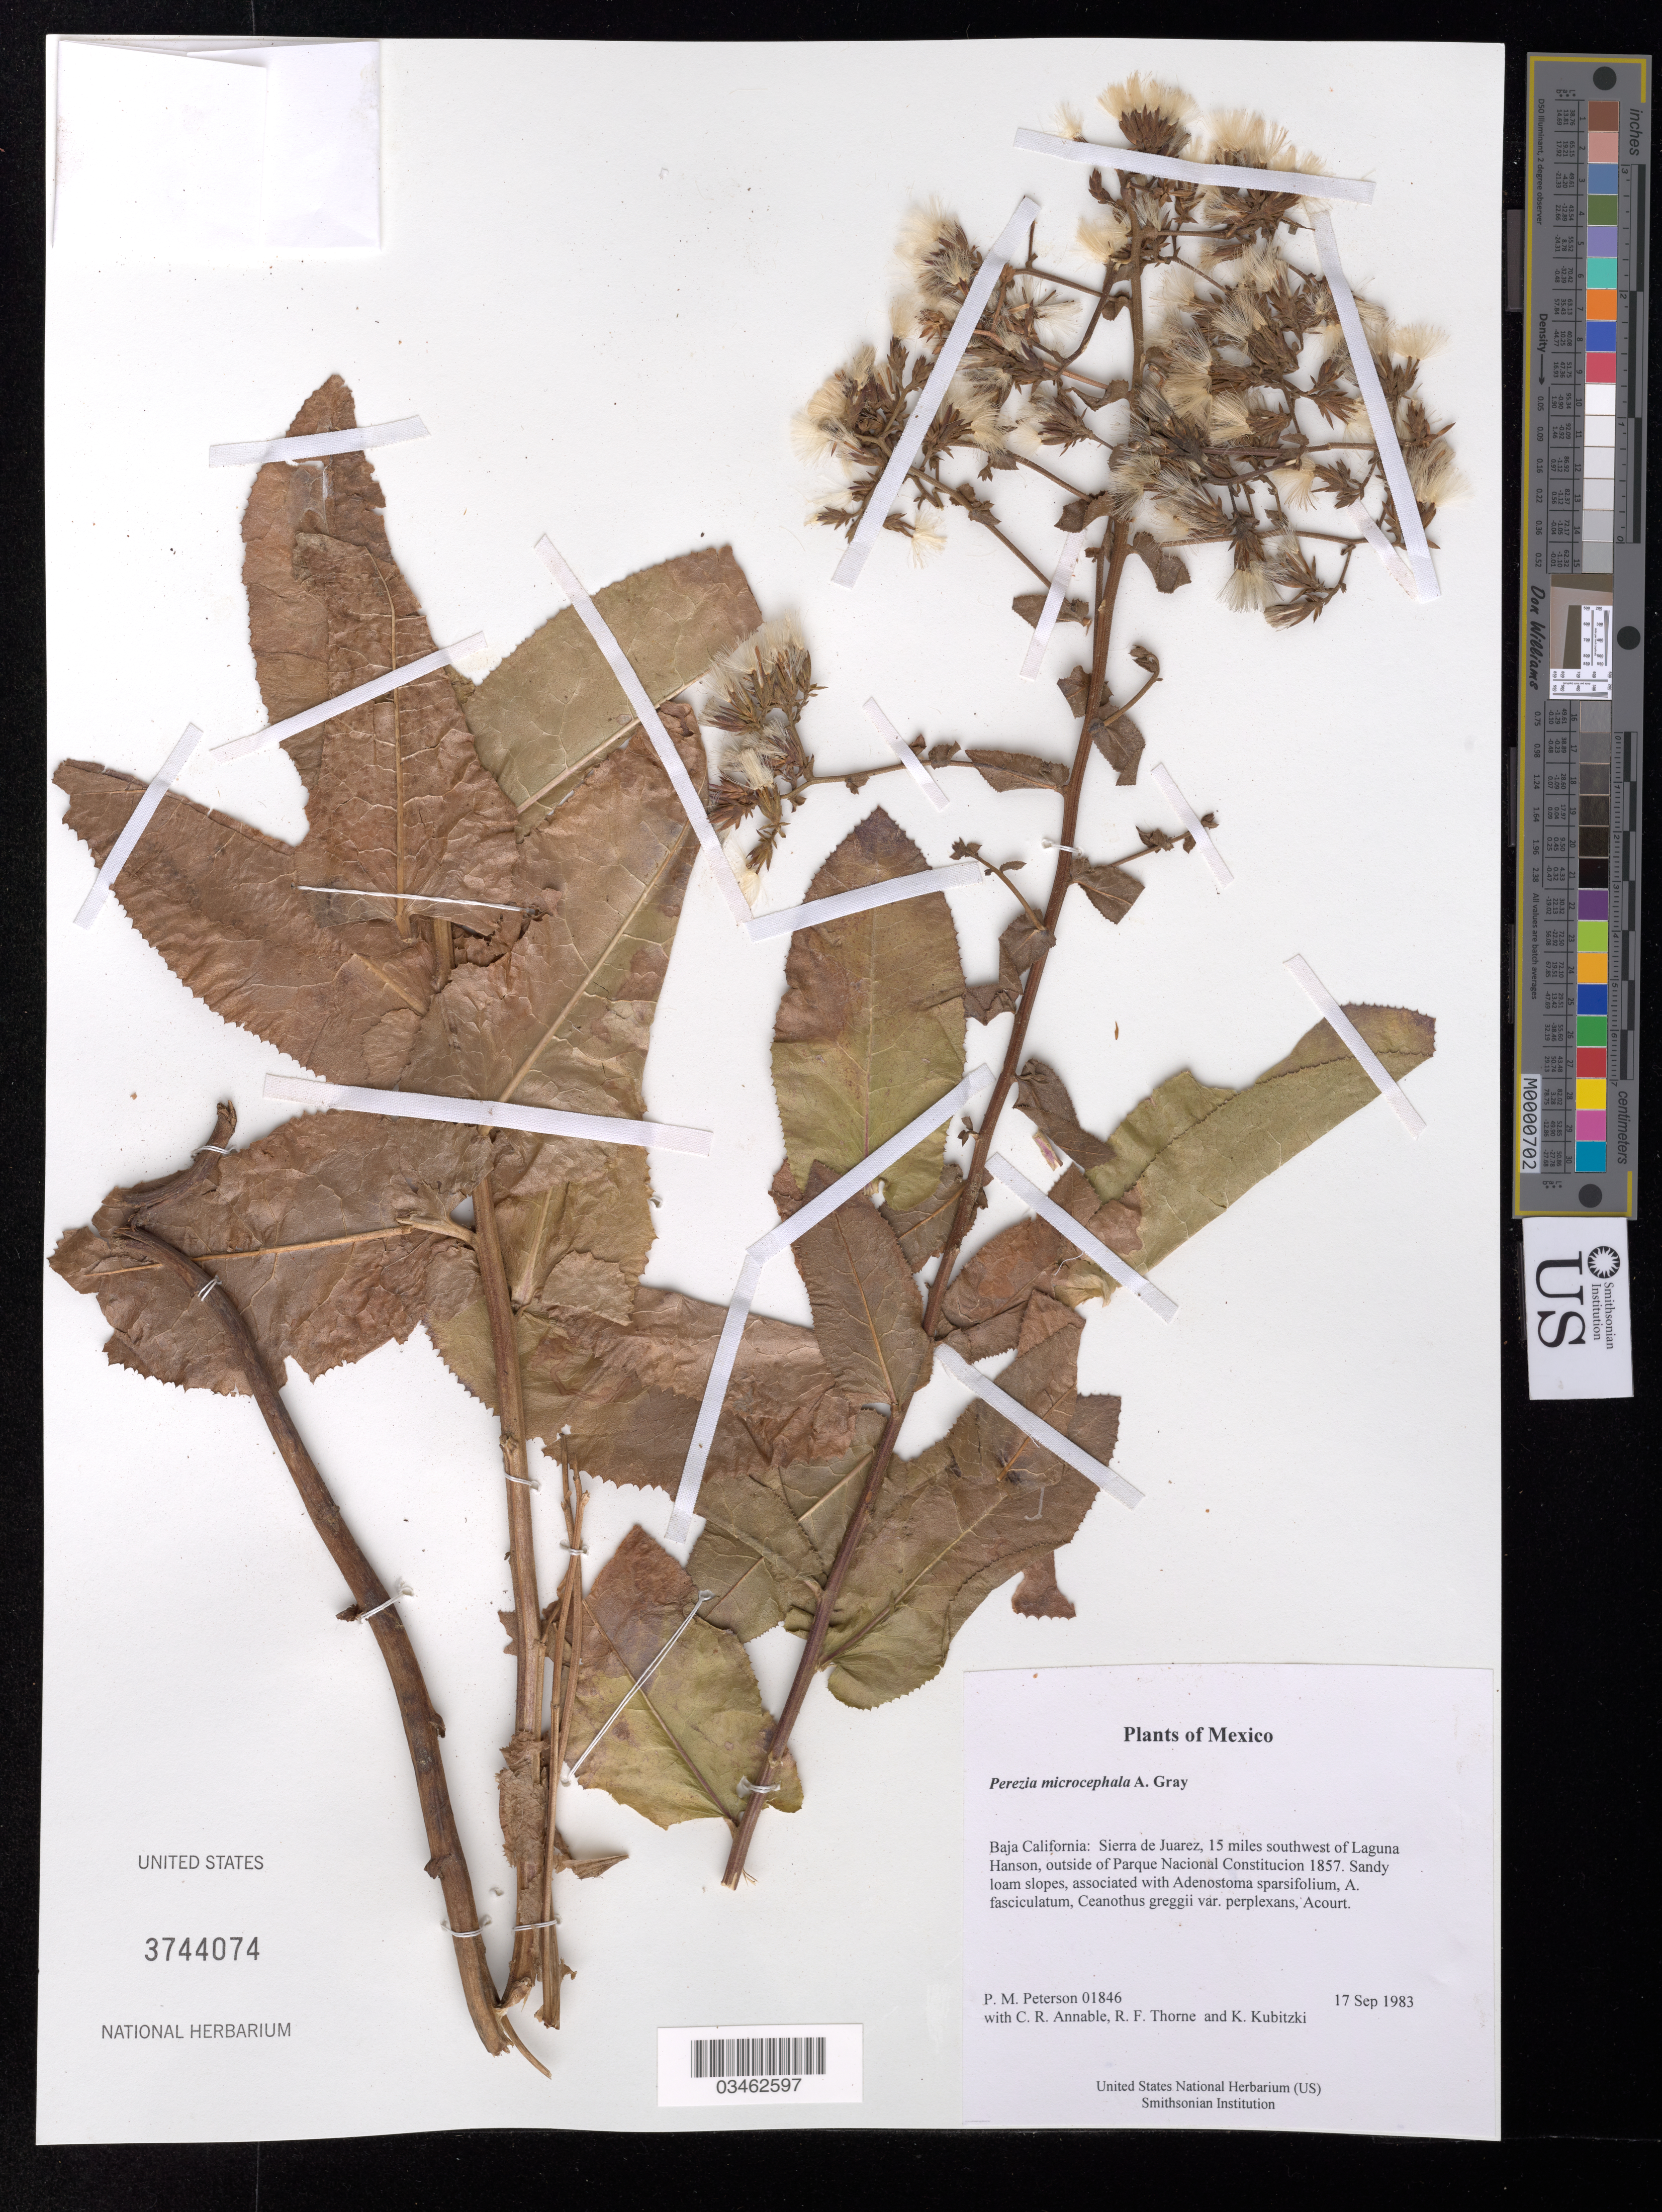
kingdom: Plantae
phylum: Tracheophyta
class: Magnoliopsida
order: Asterales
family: Asteraceae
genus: Acourtia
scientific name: Acourtia microcephala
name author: DC.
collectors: P. M. Peterson, C. R. Annable, R. F. Thorne & K. Kubitzki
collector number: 01846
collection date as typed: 17 Sep 1983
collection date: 1983-09-17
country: Mexico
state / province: Baja California Norte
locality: Sierra de Juarez, 15 miles southwest of Laguna Hanson, outside of Parque Nacional Constitucion 1857.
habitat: Sandy loam slopes, associated with Adenostoma sparsifolium, A. fasciculatum, Ceanothus greggii var. perplexans, Acourt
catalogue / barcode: US 3744074